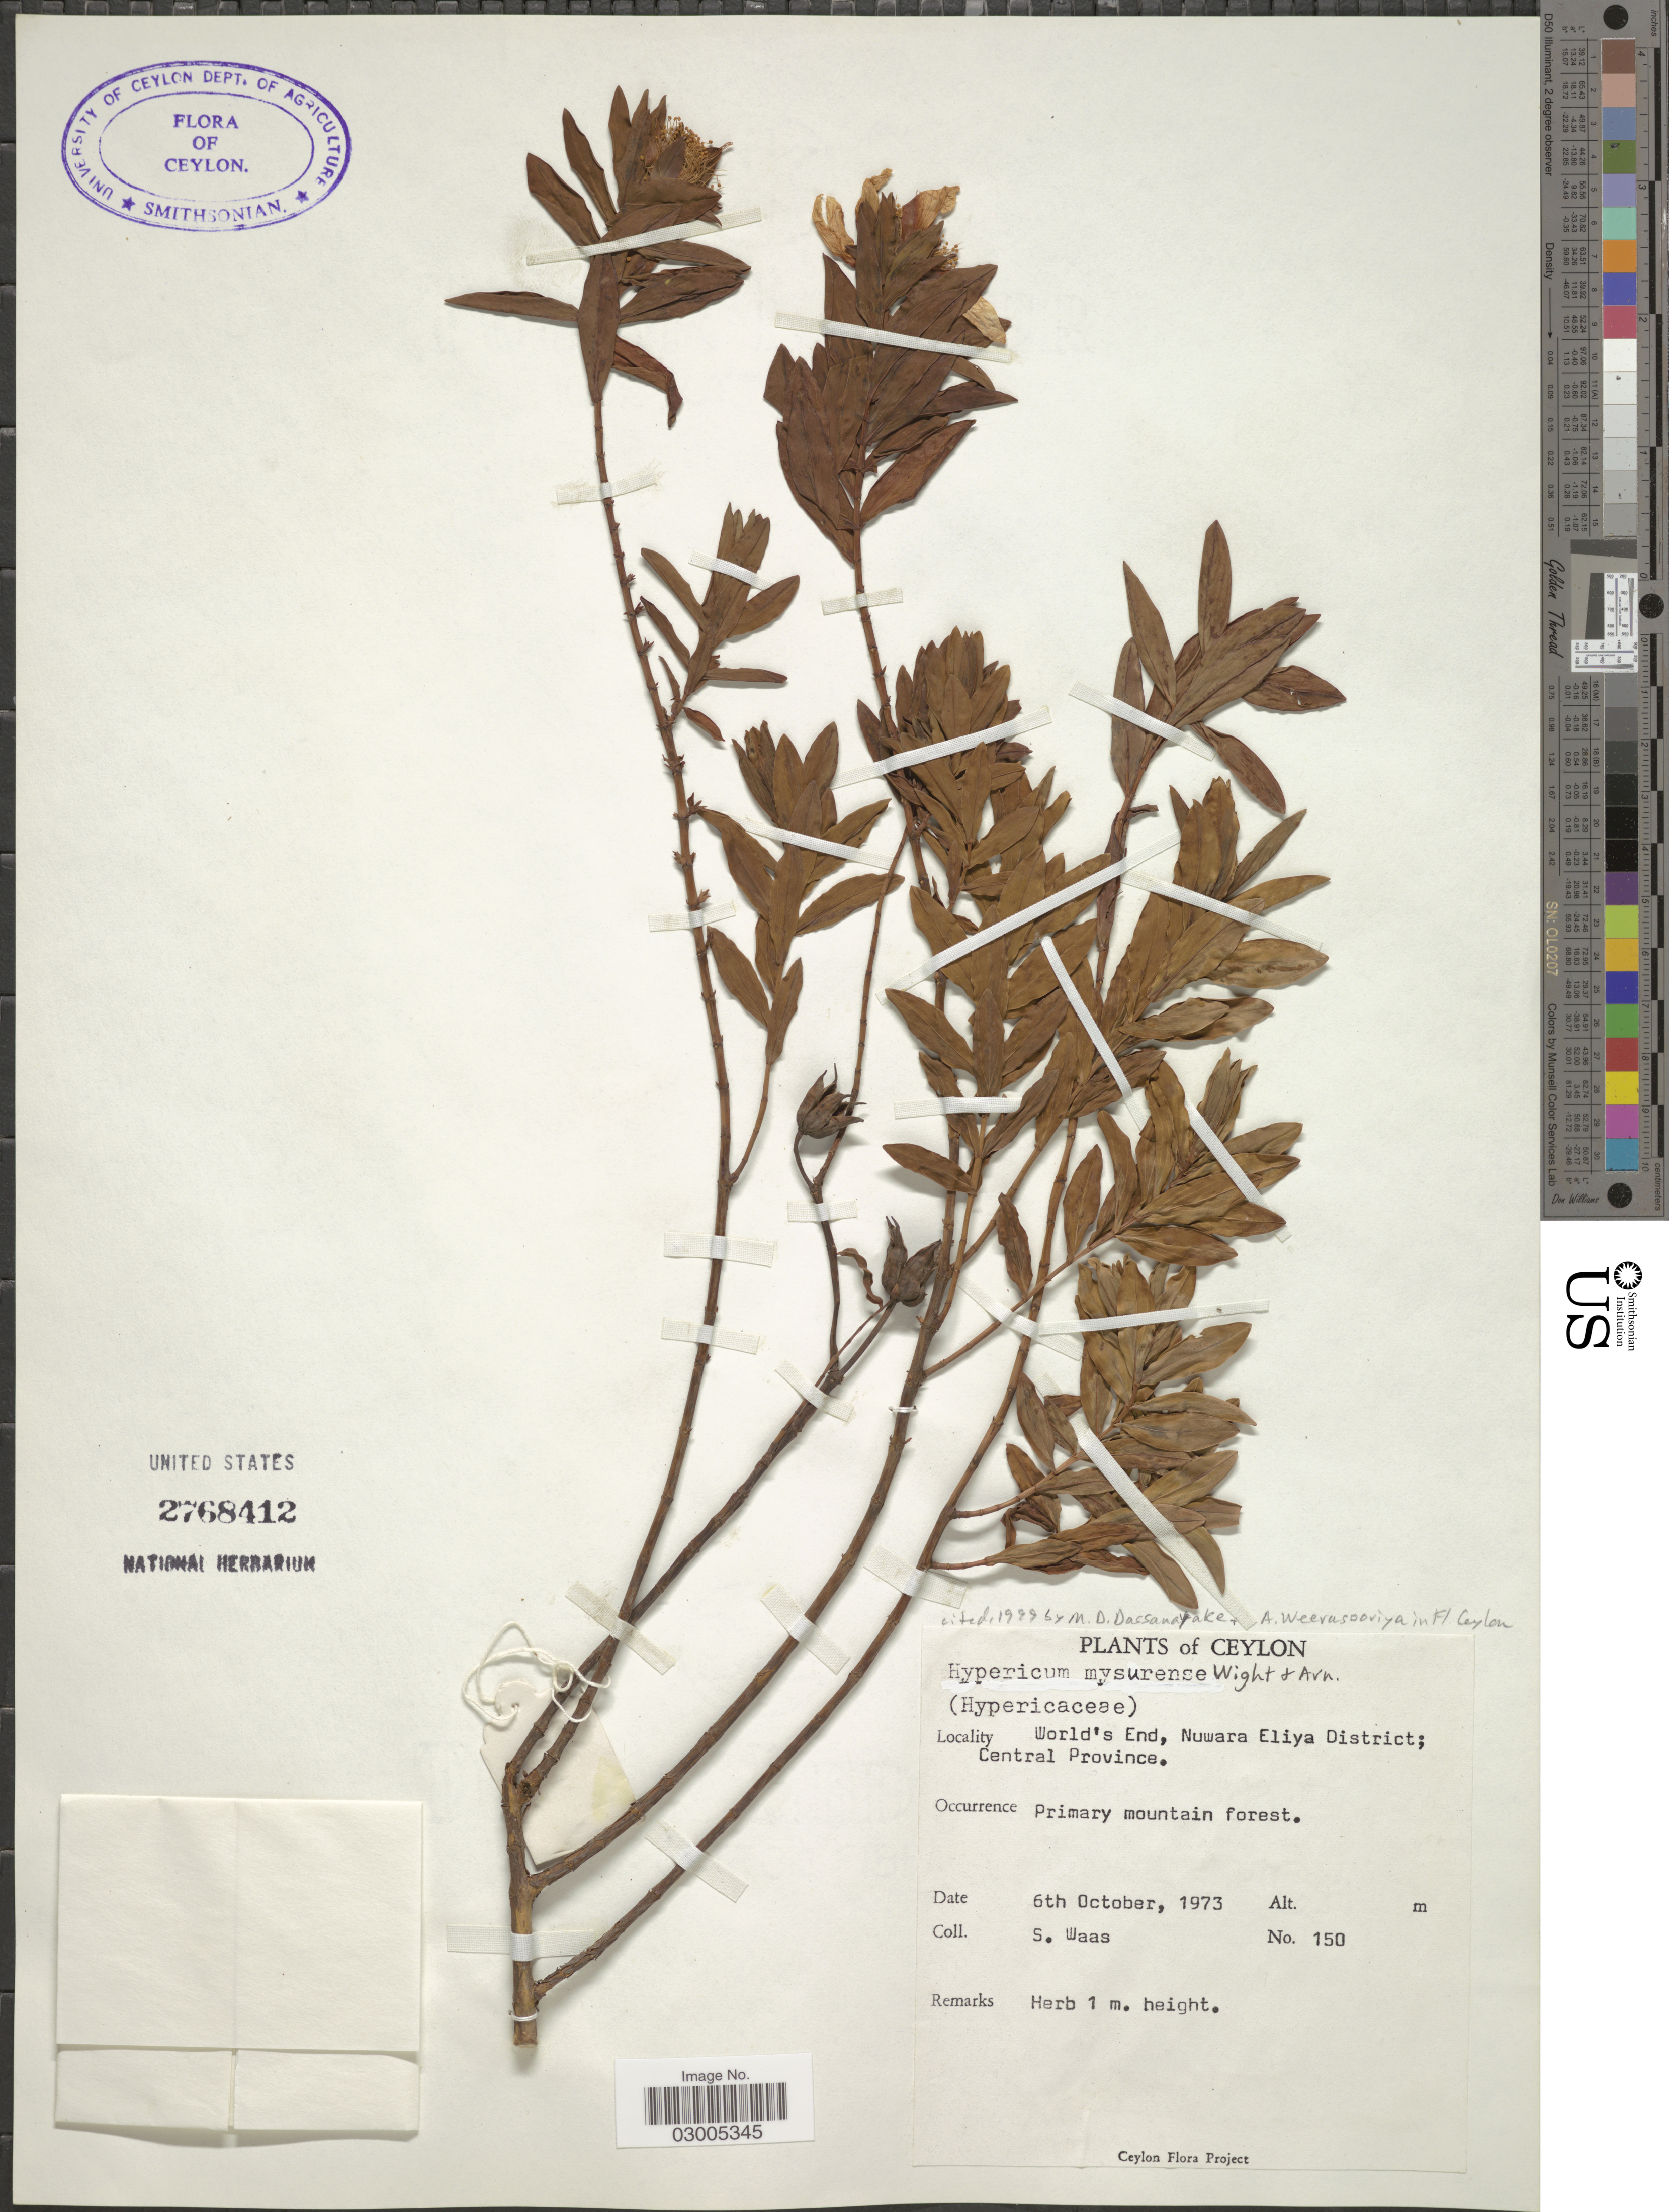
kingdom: Plantae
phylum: Tracheophyta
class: Magnoliopsida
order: Malpighiales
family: Hypericaceae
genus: Hypericum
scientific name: Hypericum mysorense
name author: F. Heyne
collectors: S. Waas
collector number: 150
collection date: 1973-10-06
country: Sri Lanka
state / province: Central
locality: Ceylon. World's End, Nuwara Eliya District.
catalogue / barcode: US 2768412